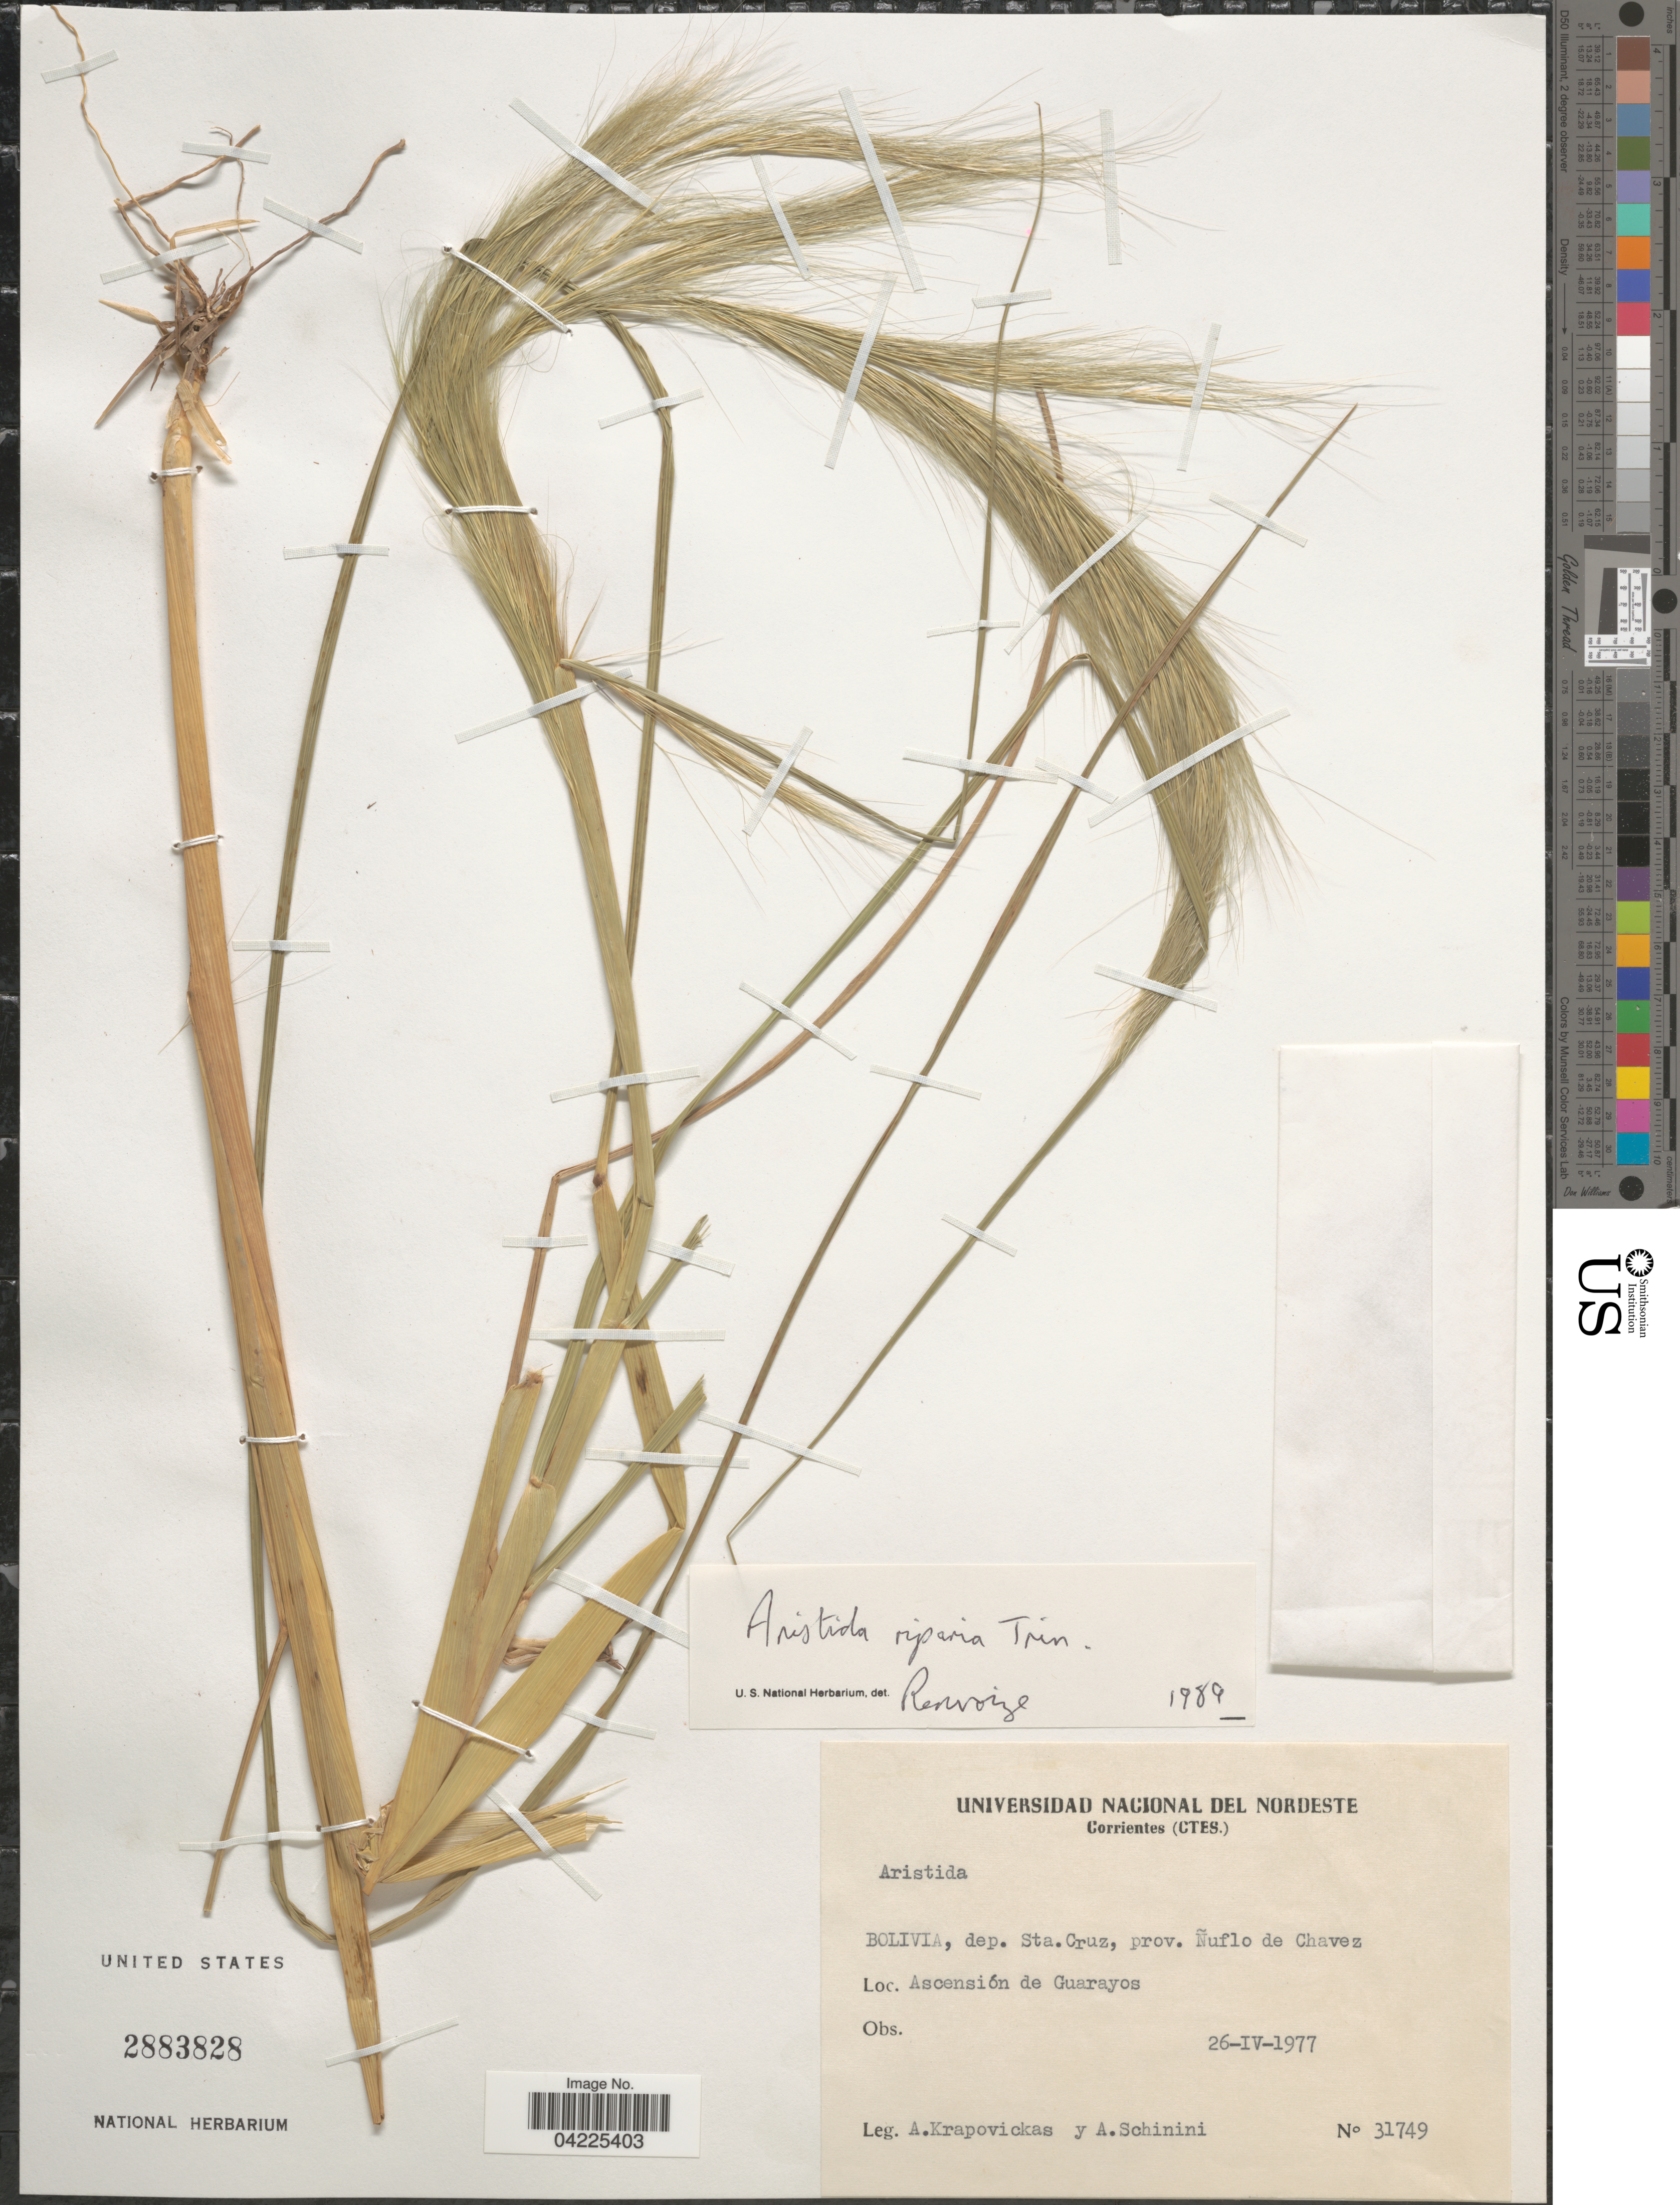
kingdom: Plantae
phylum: Tracheophyta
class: Liliopsida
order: Poales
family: Poaceae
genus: Aristida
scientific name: Aristida riparia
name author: Trin.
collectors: A. Krapovickas & A. Schinini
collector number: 31749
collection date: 1977-04-26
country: Bolivia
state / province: Santa Cruz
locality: Dep. Sta. Cruz, prov. Ñuflo de Chavez. Ascensión de Guarayos.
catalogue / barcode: US 2883828